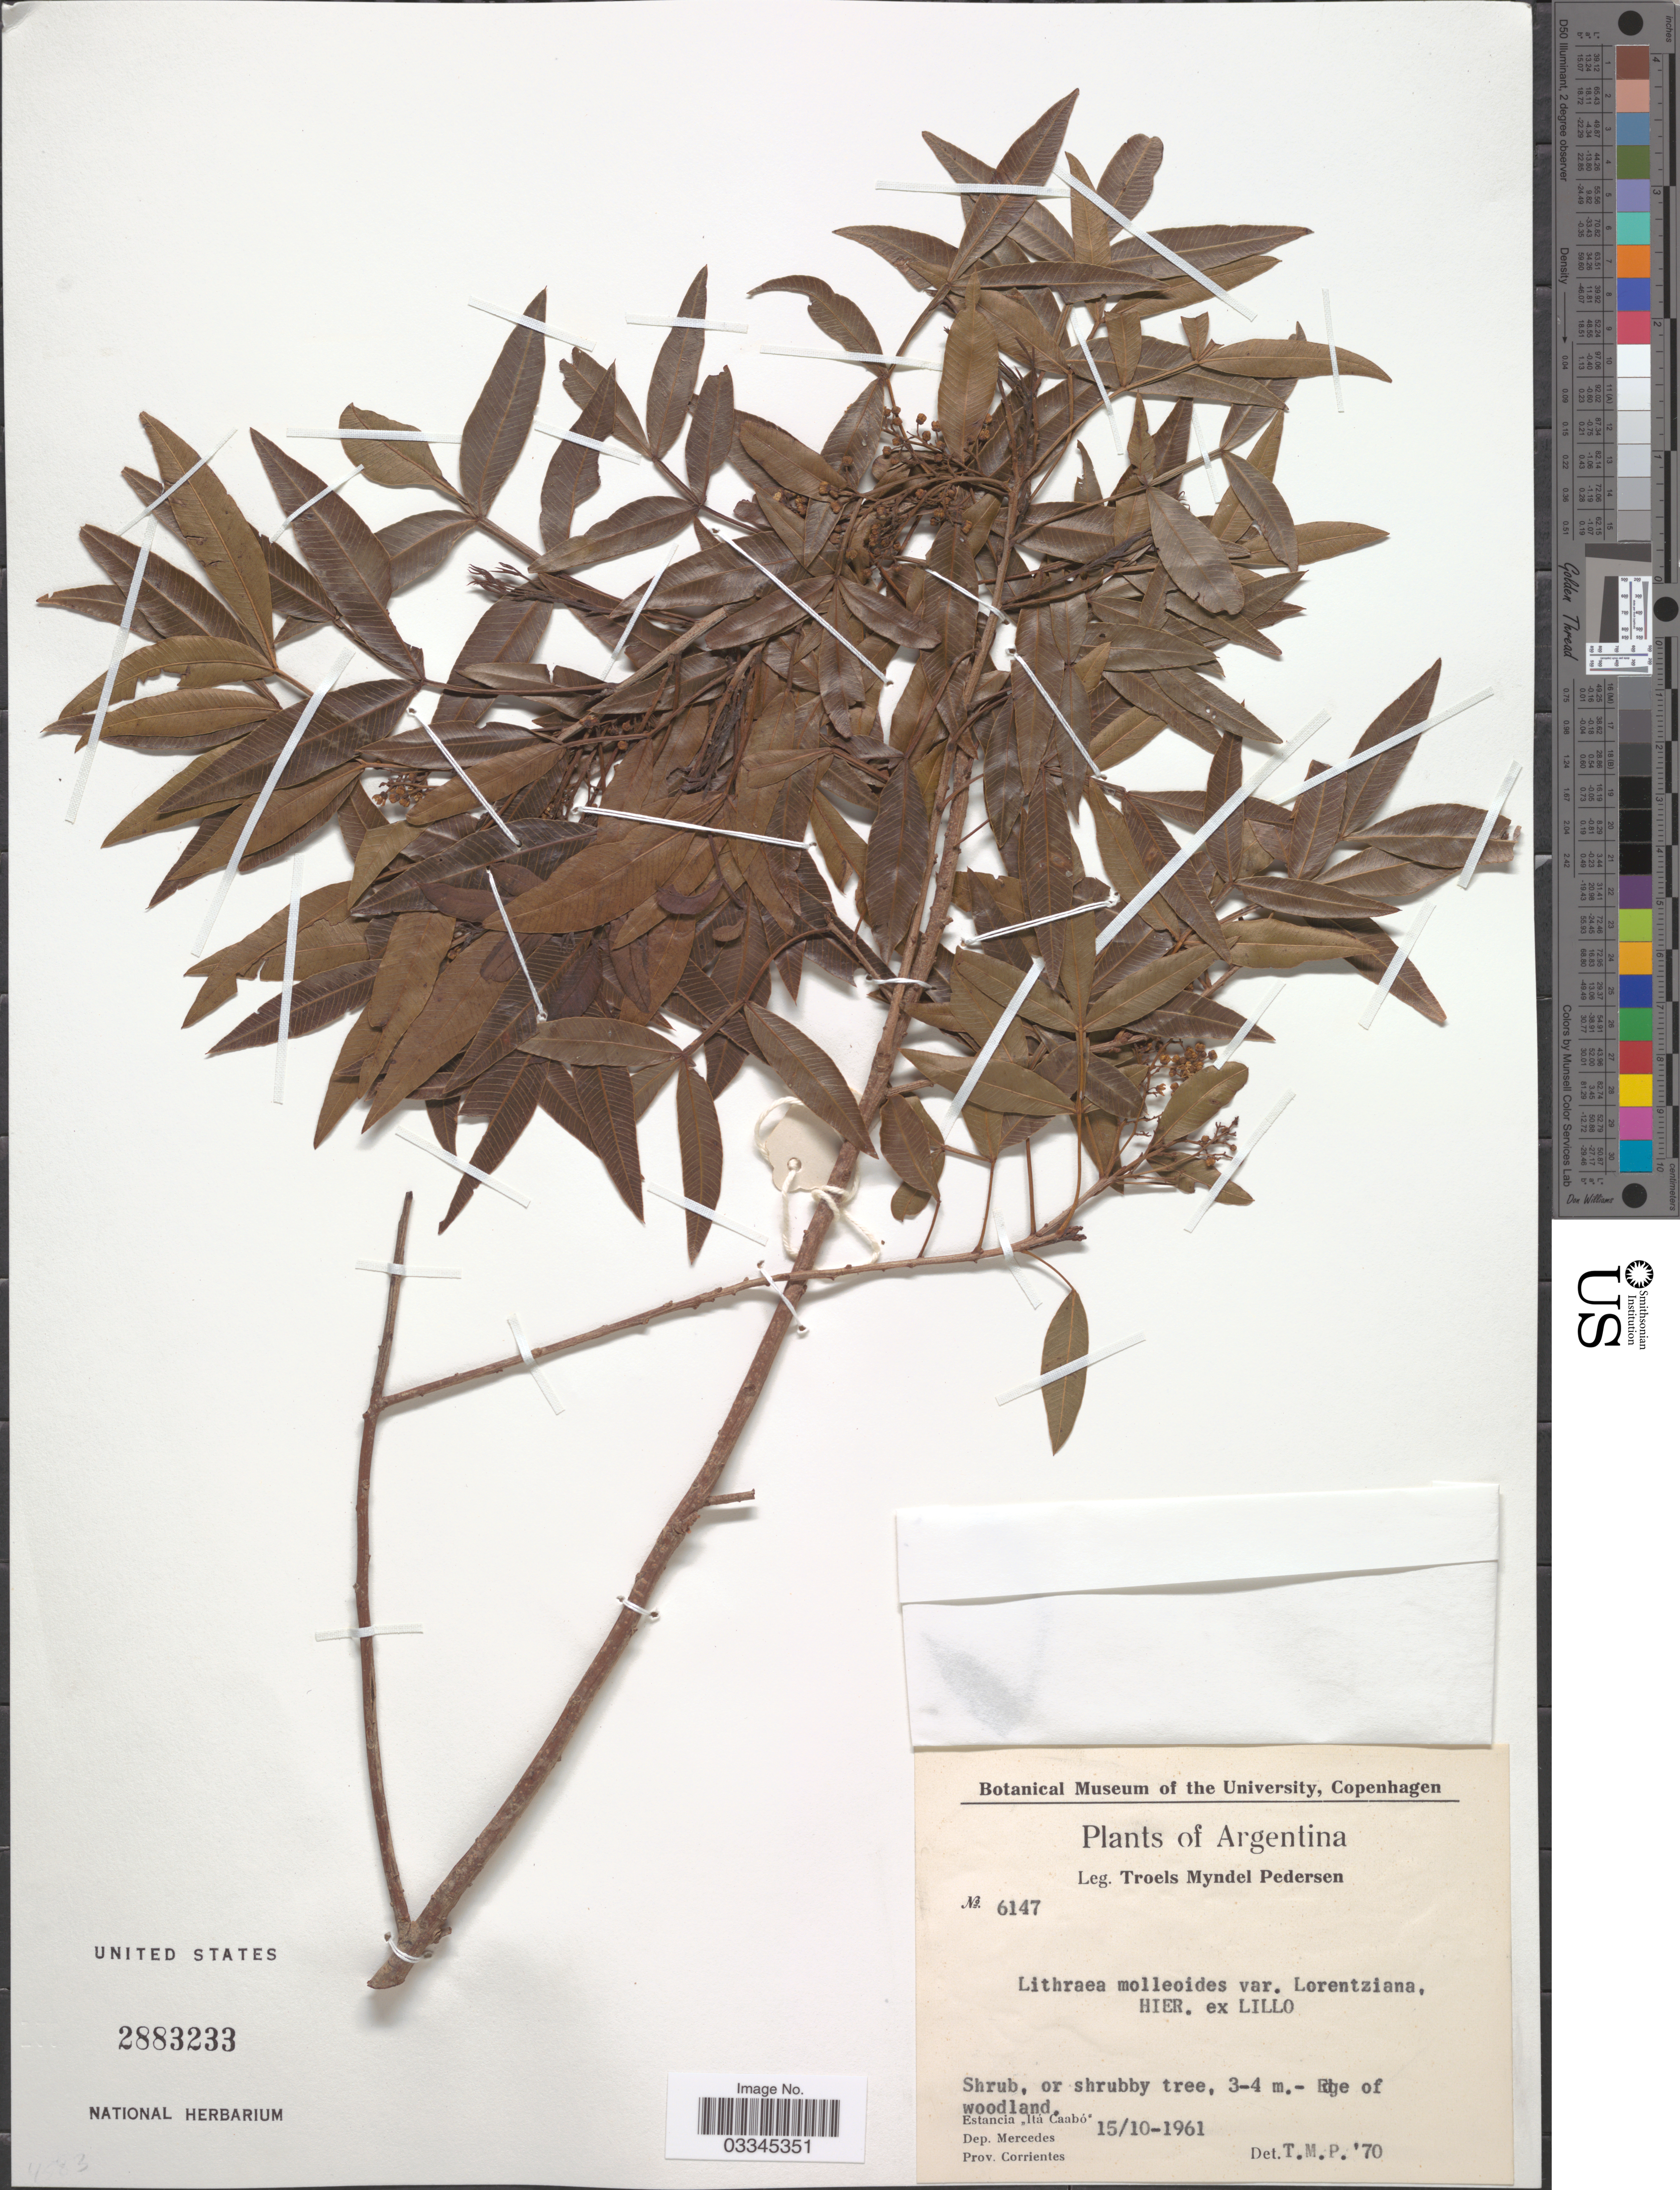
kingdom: Plantae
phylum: Tracheophyta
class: Magnoliopsida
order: Sapindales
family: Anacardiaceae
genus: Lithraea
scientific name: Lithraea molleoides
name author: (Vell.) Engl.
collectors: T. Pederson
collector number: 6147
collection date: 1961-10-15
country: Argentina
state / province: Corrientes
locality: Estancia "Itá Caabó", Dep. Mercedes.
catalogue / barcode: US 2883233